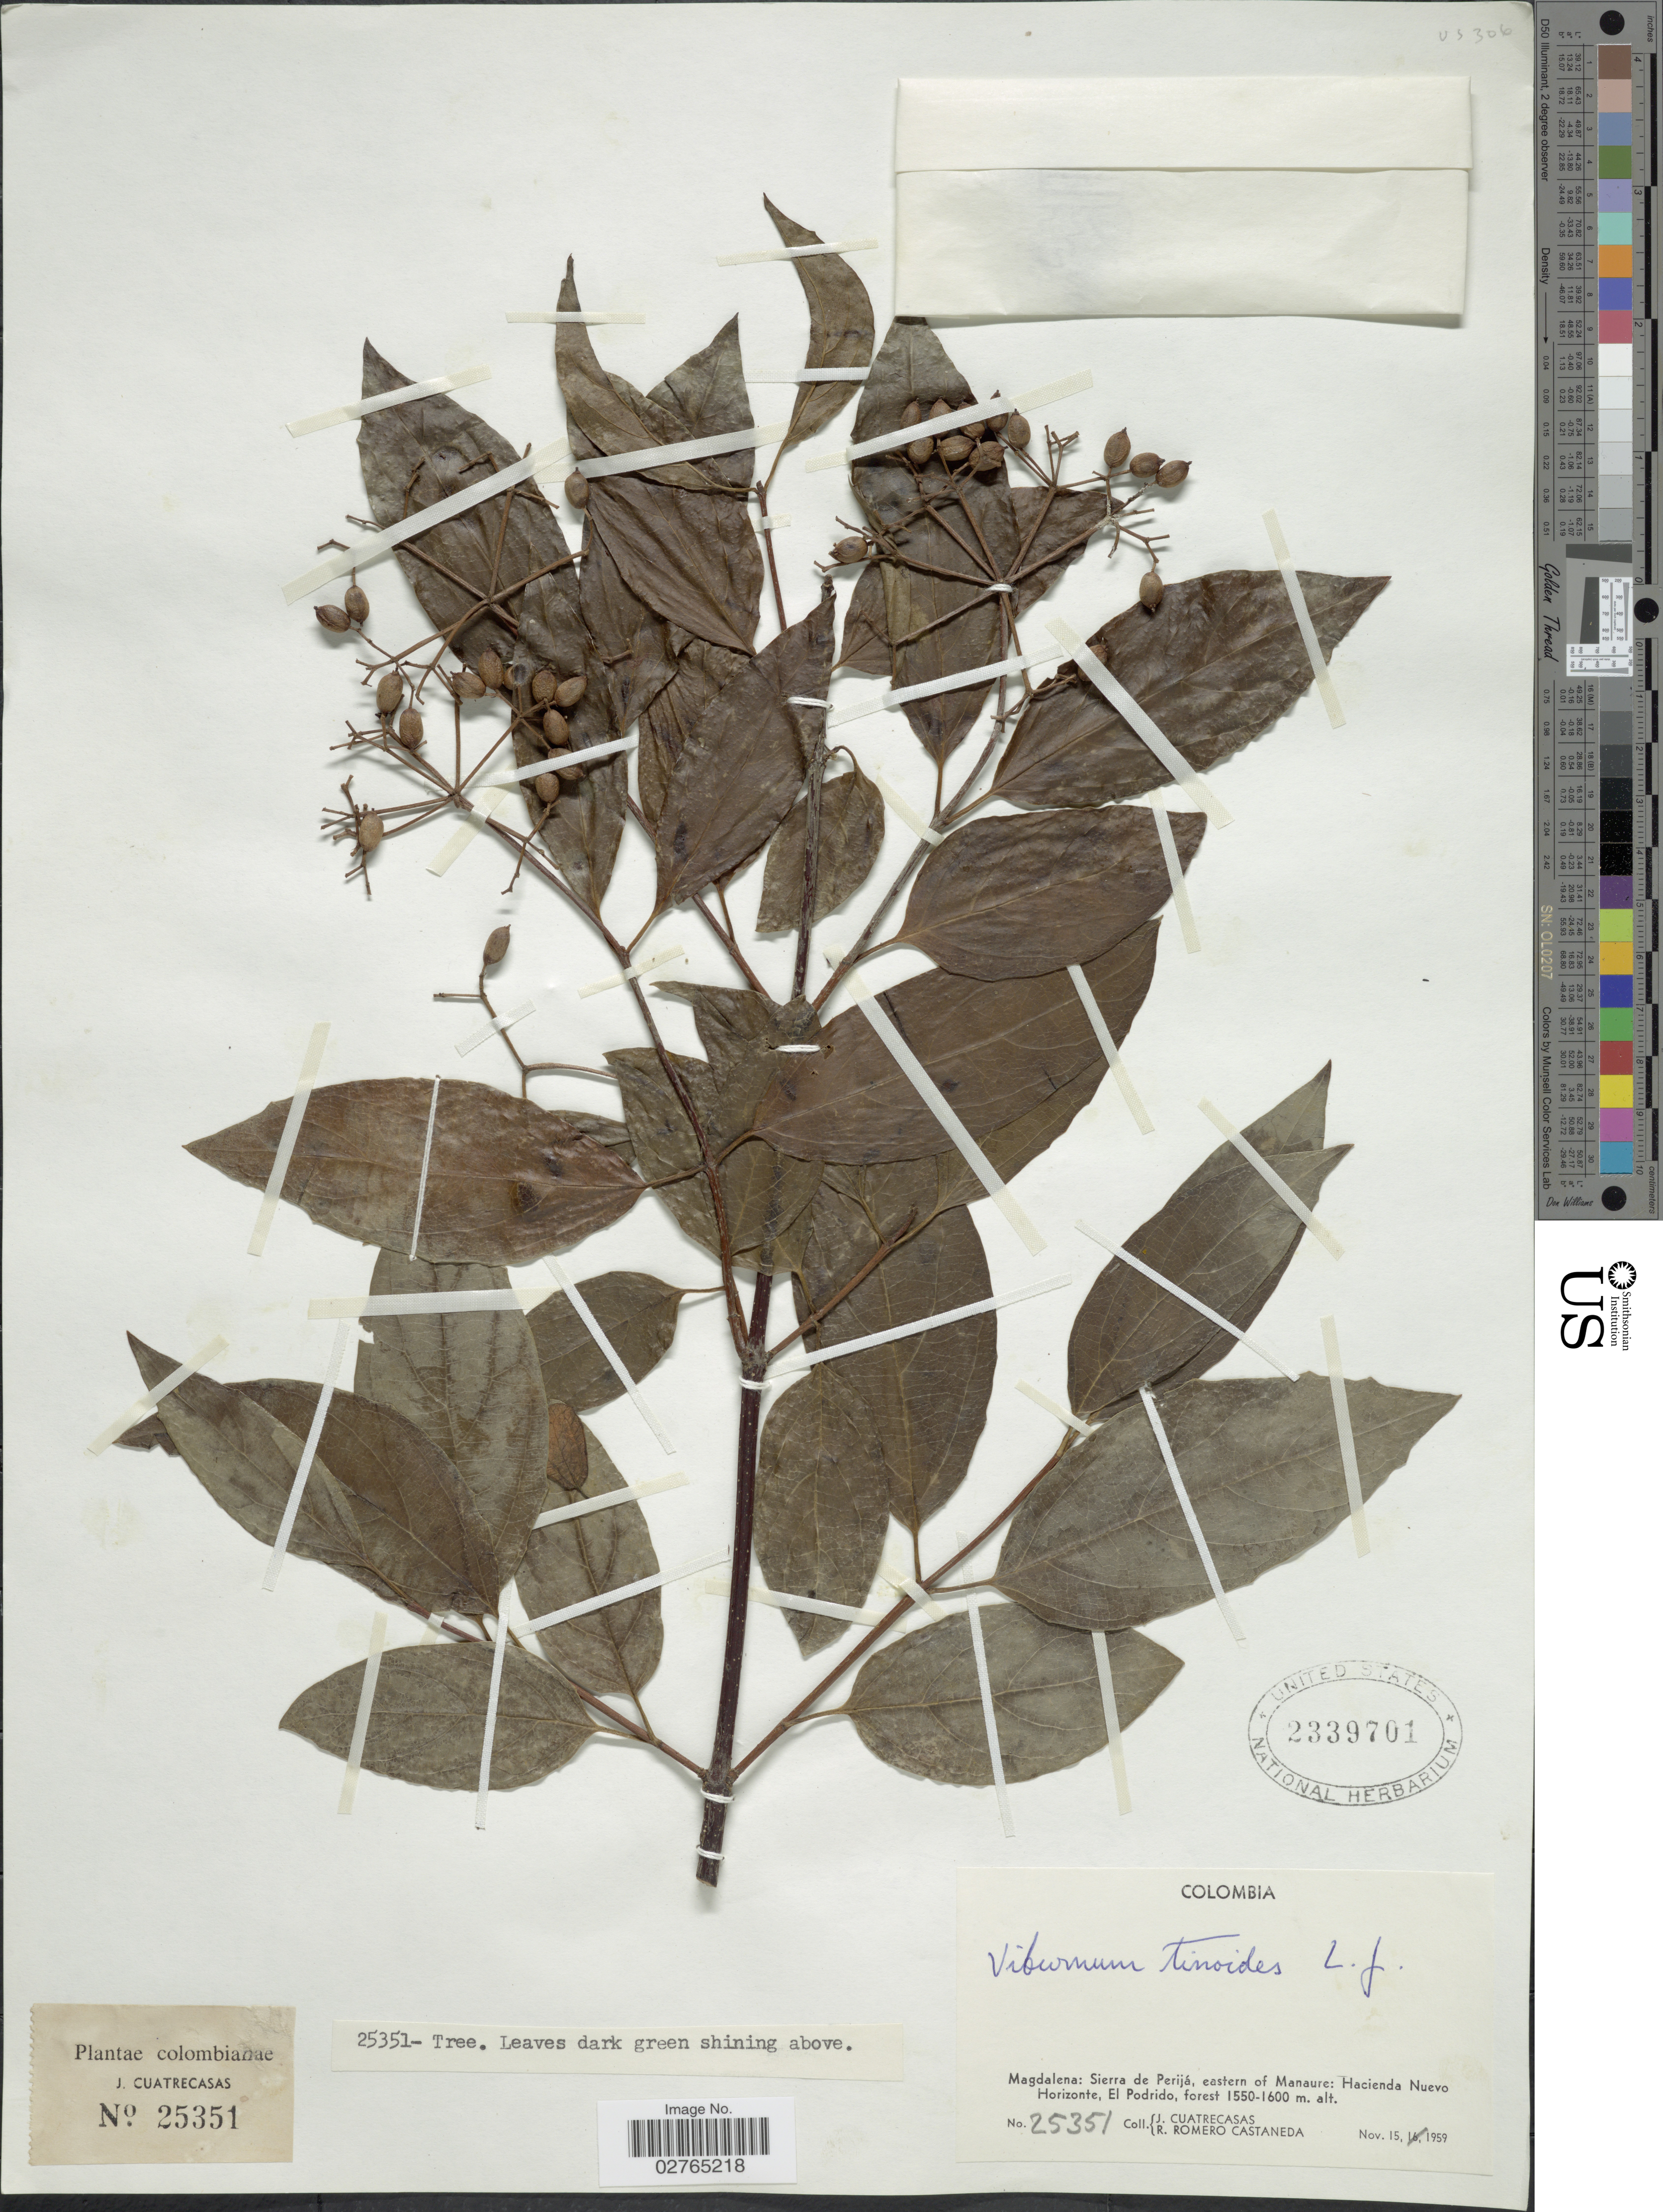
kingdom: Plantae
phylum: Tracheophyta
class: Magnoliopsida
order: Dipsacales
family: Viburnaceae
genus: Viburnum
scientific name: Viburnum tinoides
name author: L. f.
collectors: J. Cuatrecasas & R. Romero Castañeda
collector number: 25351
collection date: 1959-11-15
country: Colombia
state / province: Magdalena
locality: Sierra de Perijá, eastern of Manaure: Hacienda Nuevo Horizonte, El Podrido.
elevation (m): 1550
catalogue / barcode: US 2339701